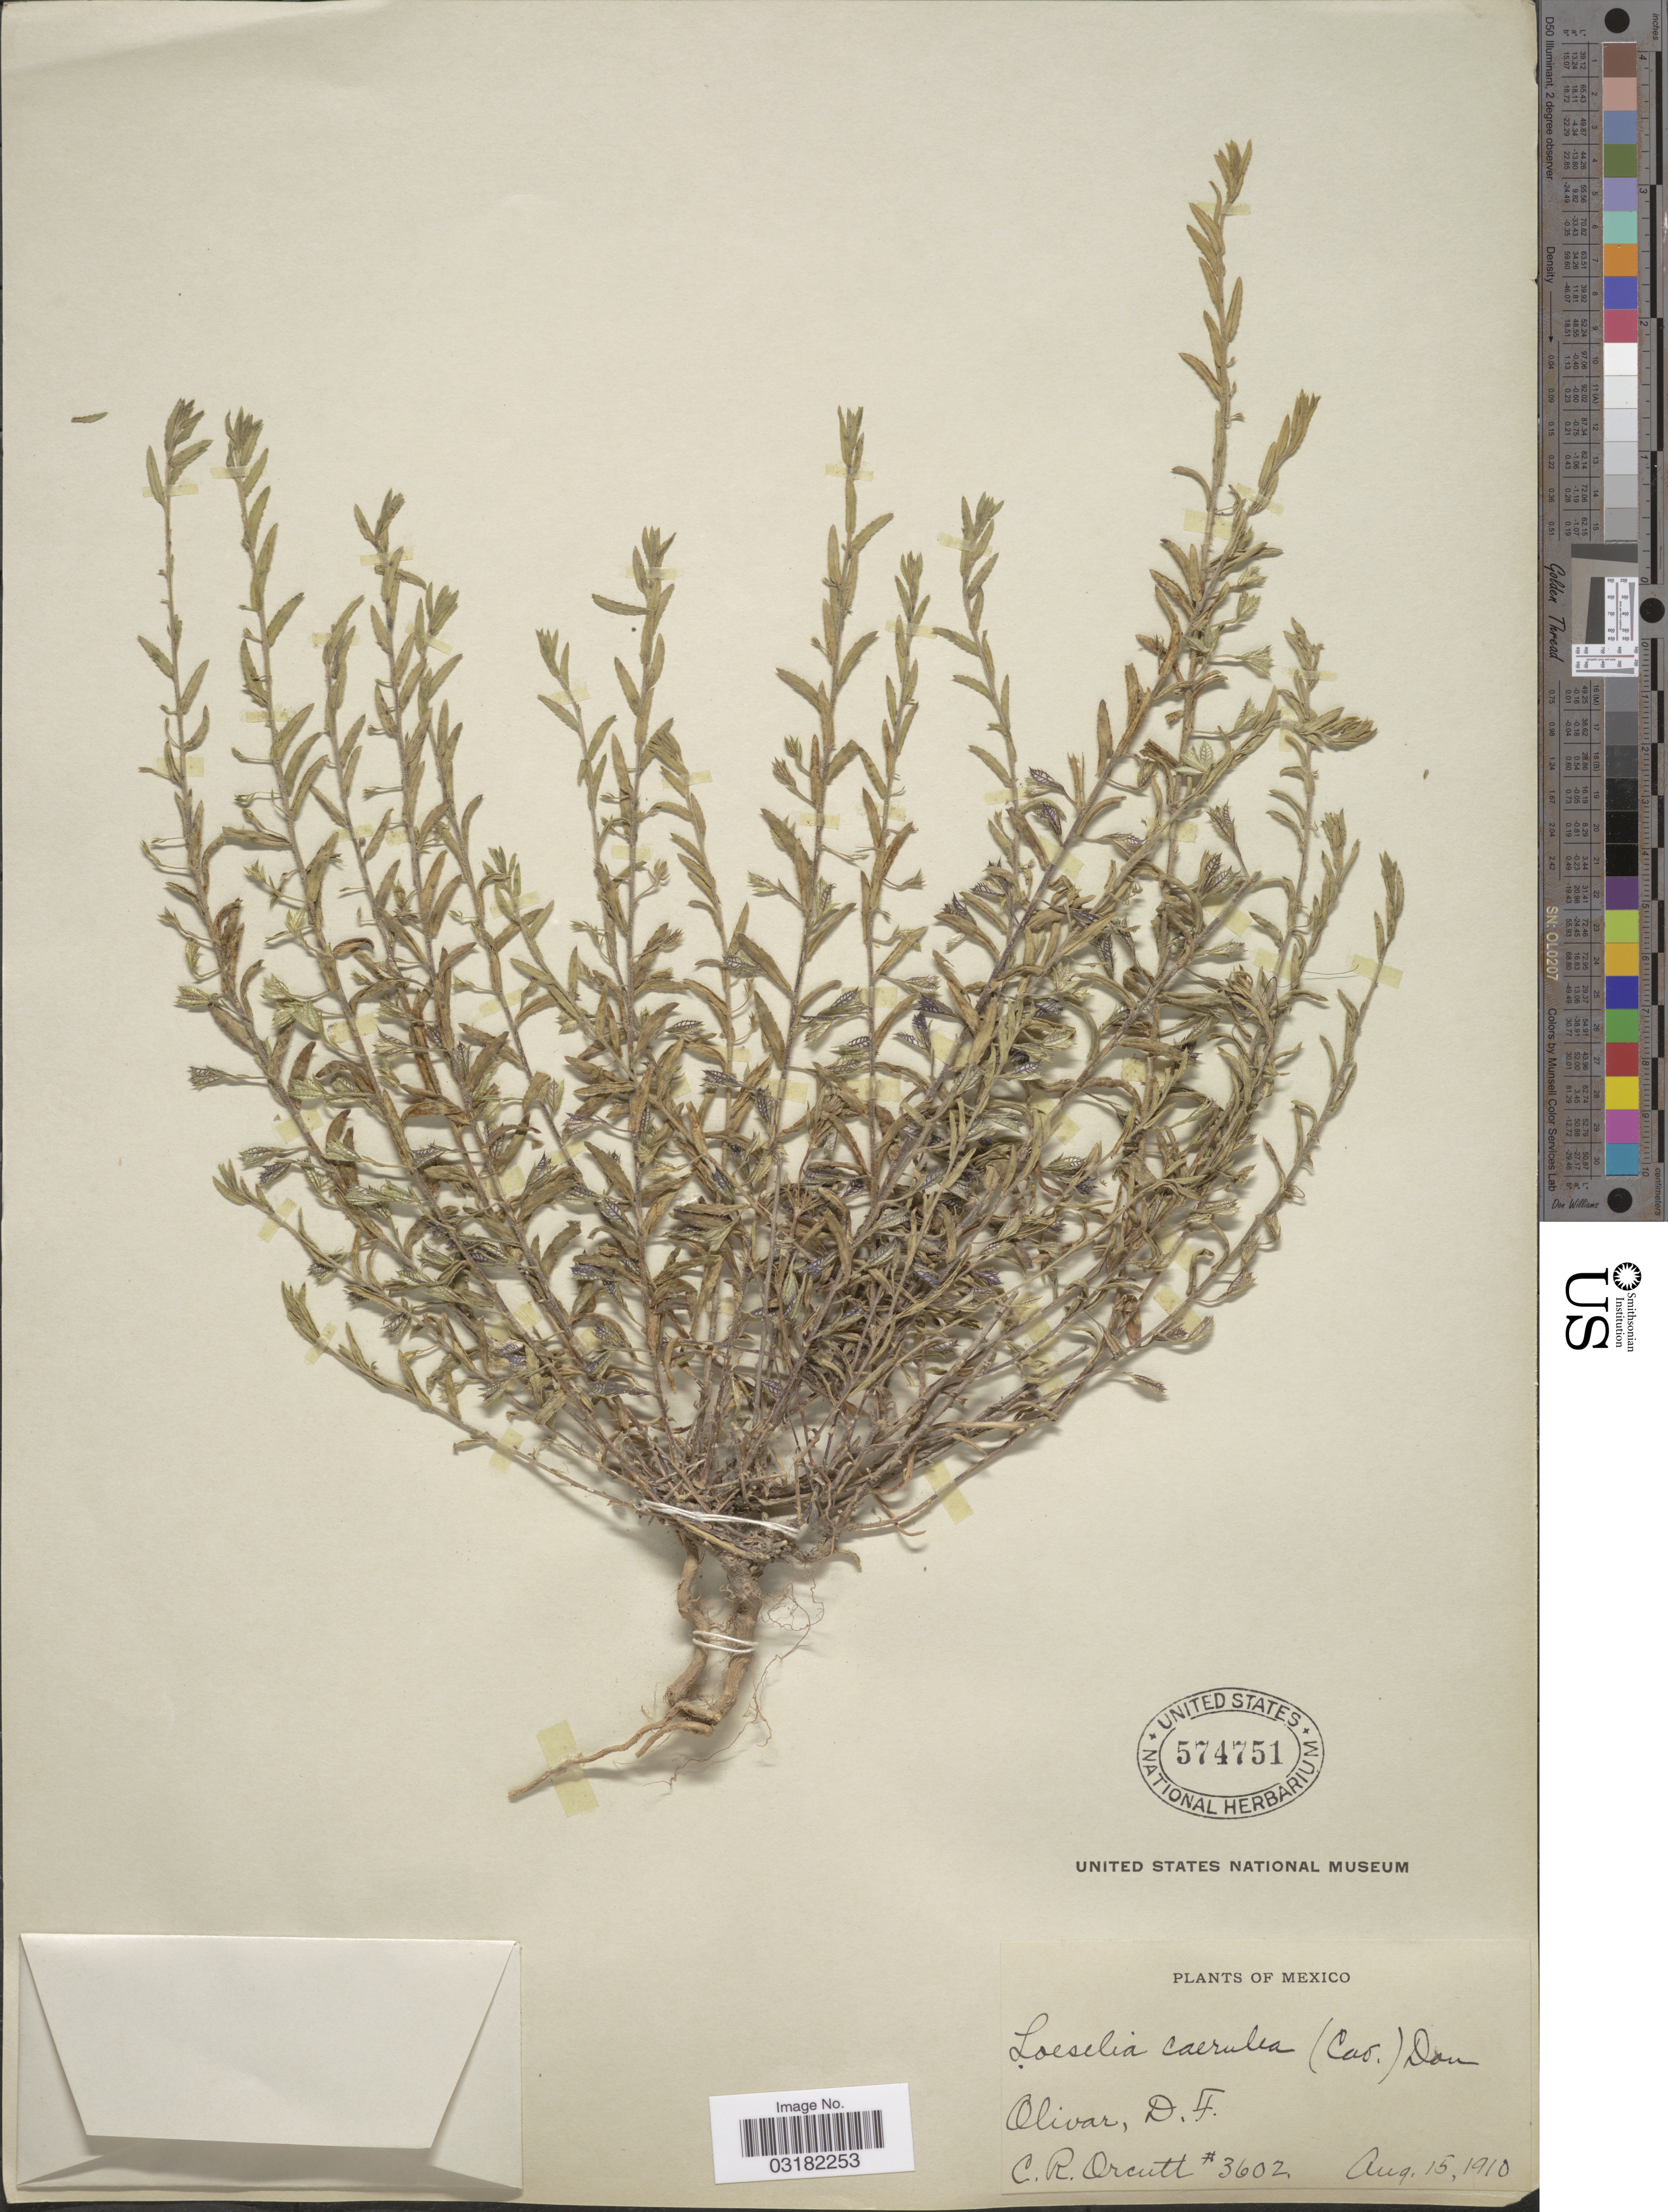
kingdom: Plantae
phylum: Tracheophyta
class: Magnoliopsida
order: Ericales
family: Polemoniaceae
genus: Loeselia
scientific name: Loeselia caerulea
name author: (Cav.) G. Don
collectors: C. R. Orcutt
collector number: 3602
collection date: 1910-08-15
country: Mexico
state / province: Distrito Federal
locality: Olivar, D. F.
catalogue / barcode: US 574751